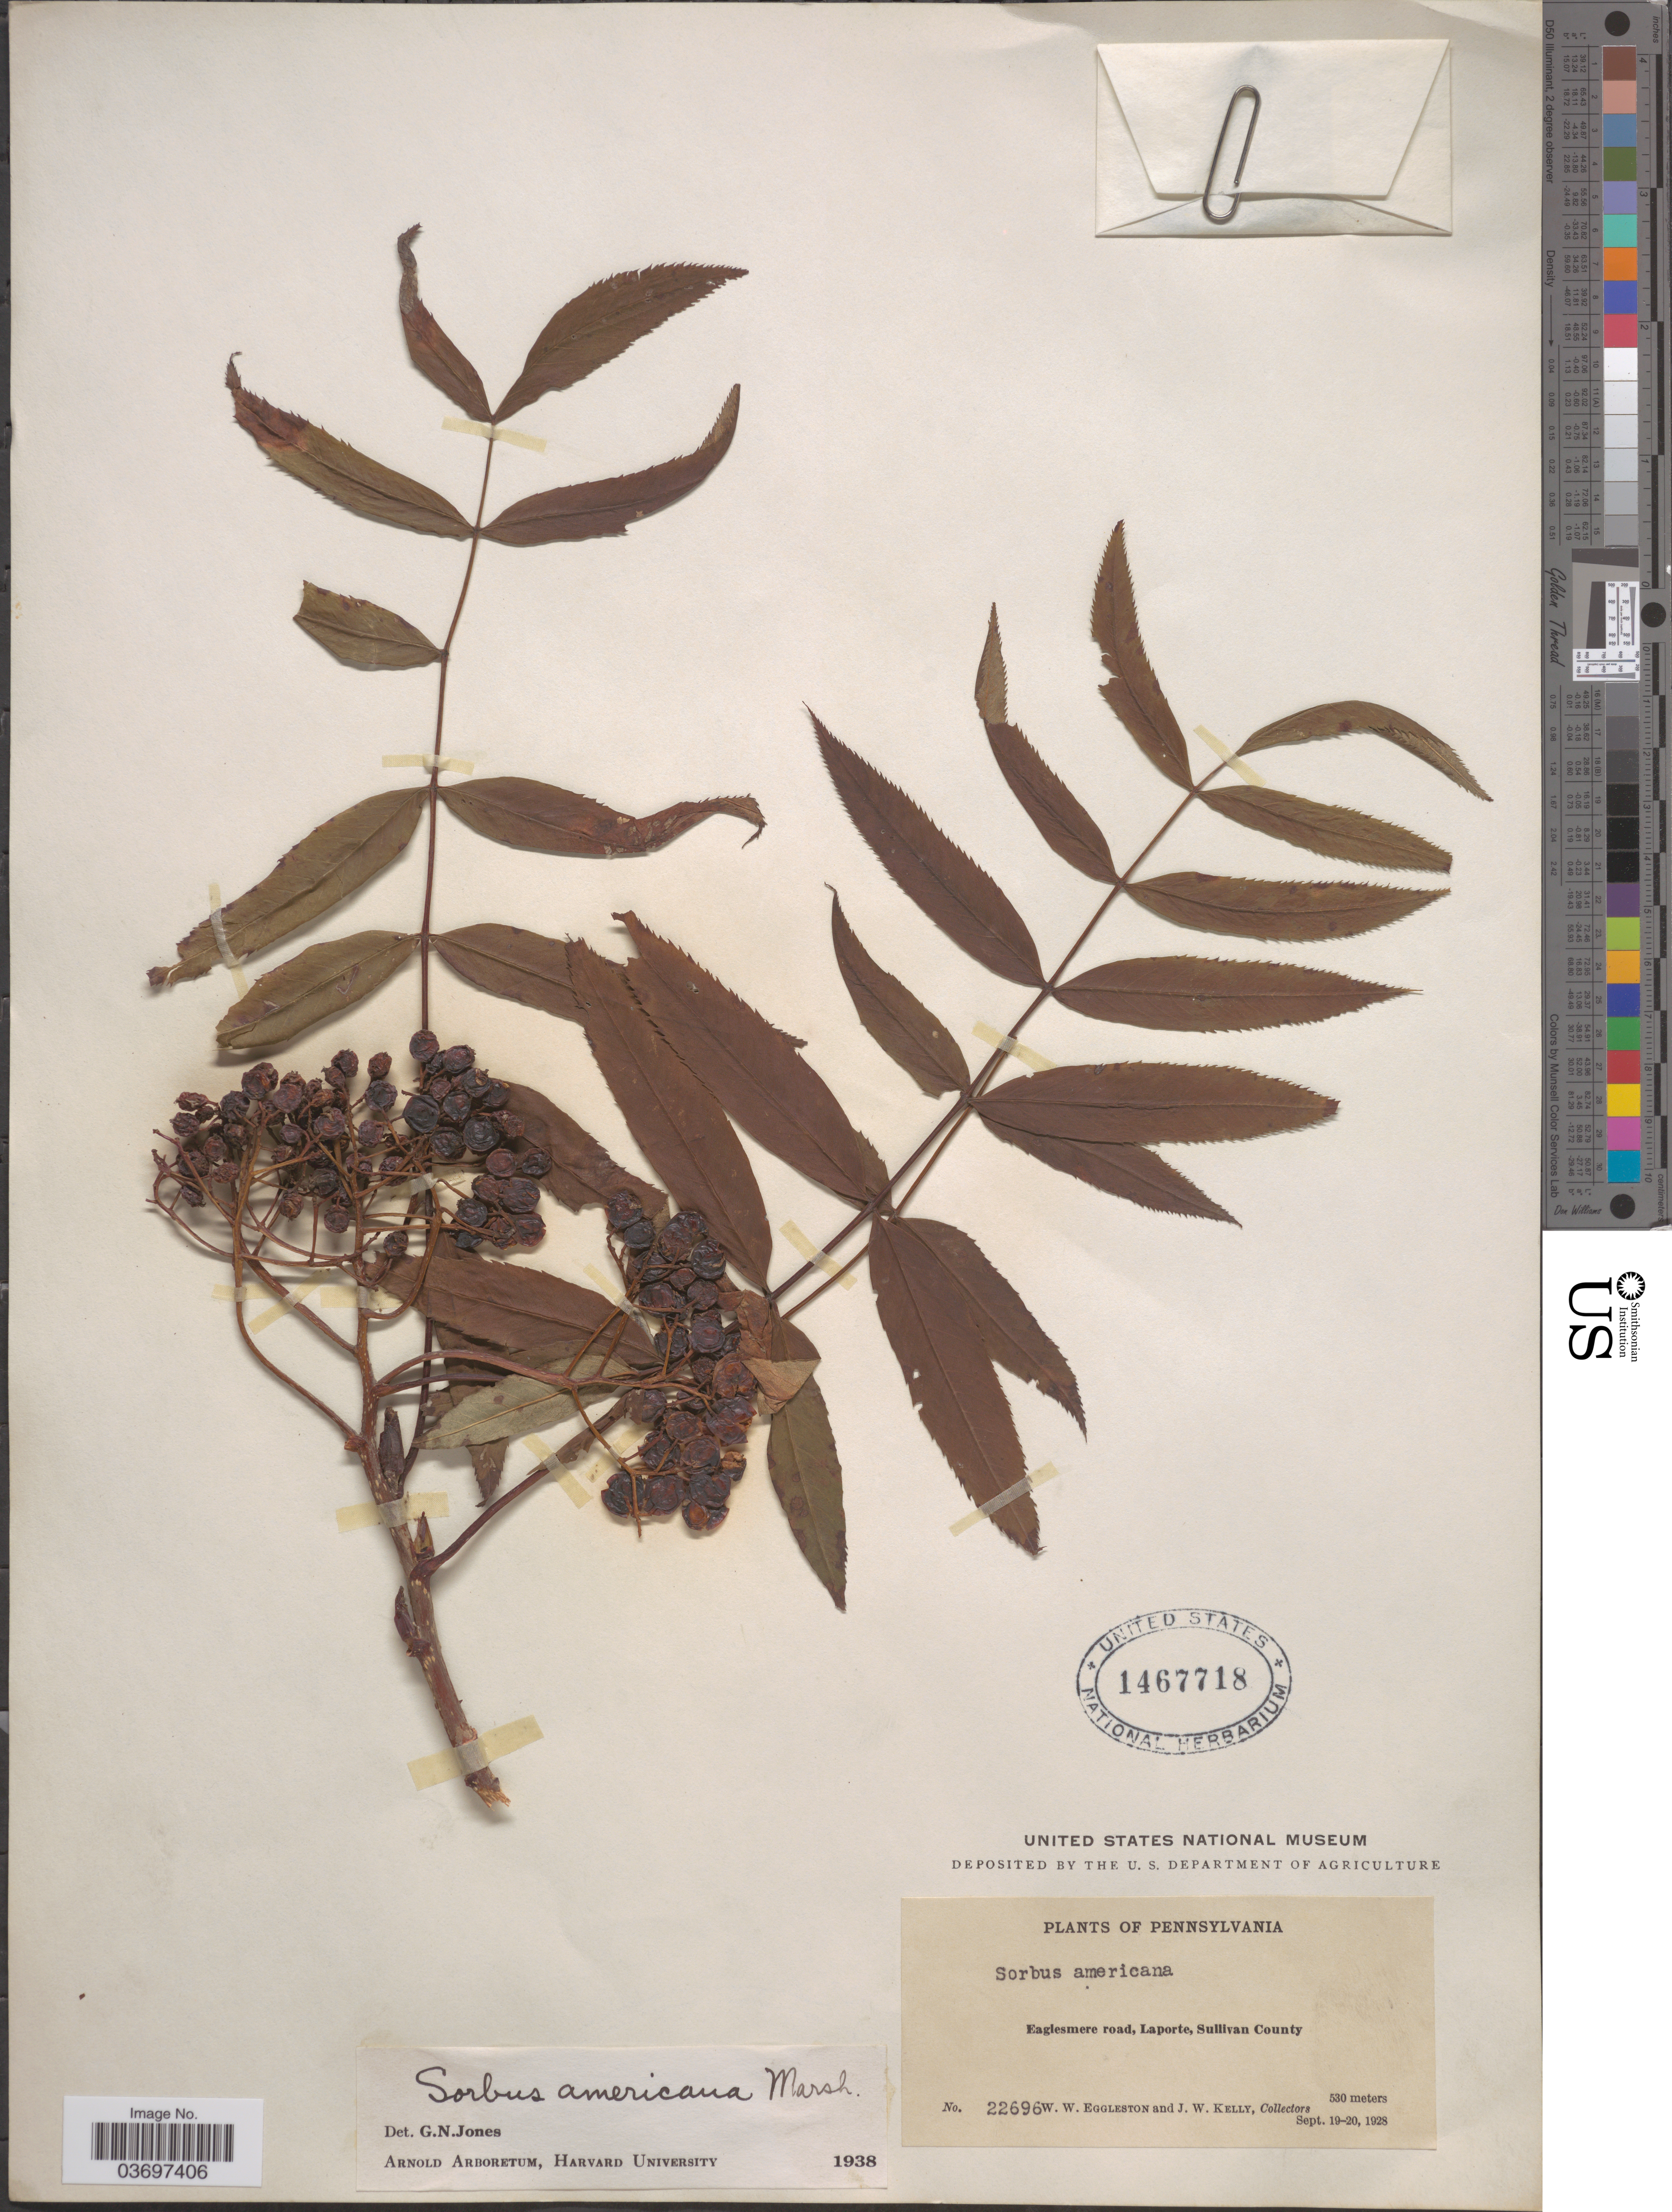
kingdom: Plantae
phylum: Tracheophyta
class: Magnoliopsida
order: Rosales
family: Rosaceae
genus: Sorbus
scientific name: Sorbus americana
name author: Marshall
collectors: W. W. Eggleston & J. Kelly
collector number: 22696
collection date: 1928-09-19/1928-09-20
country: United States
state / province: Pennsylvania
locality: Eaglesmere road, Laporte, Sullivan County.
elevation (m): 530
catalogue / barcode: US 1467718